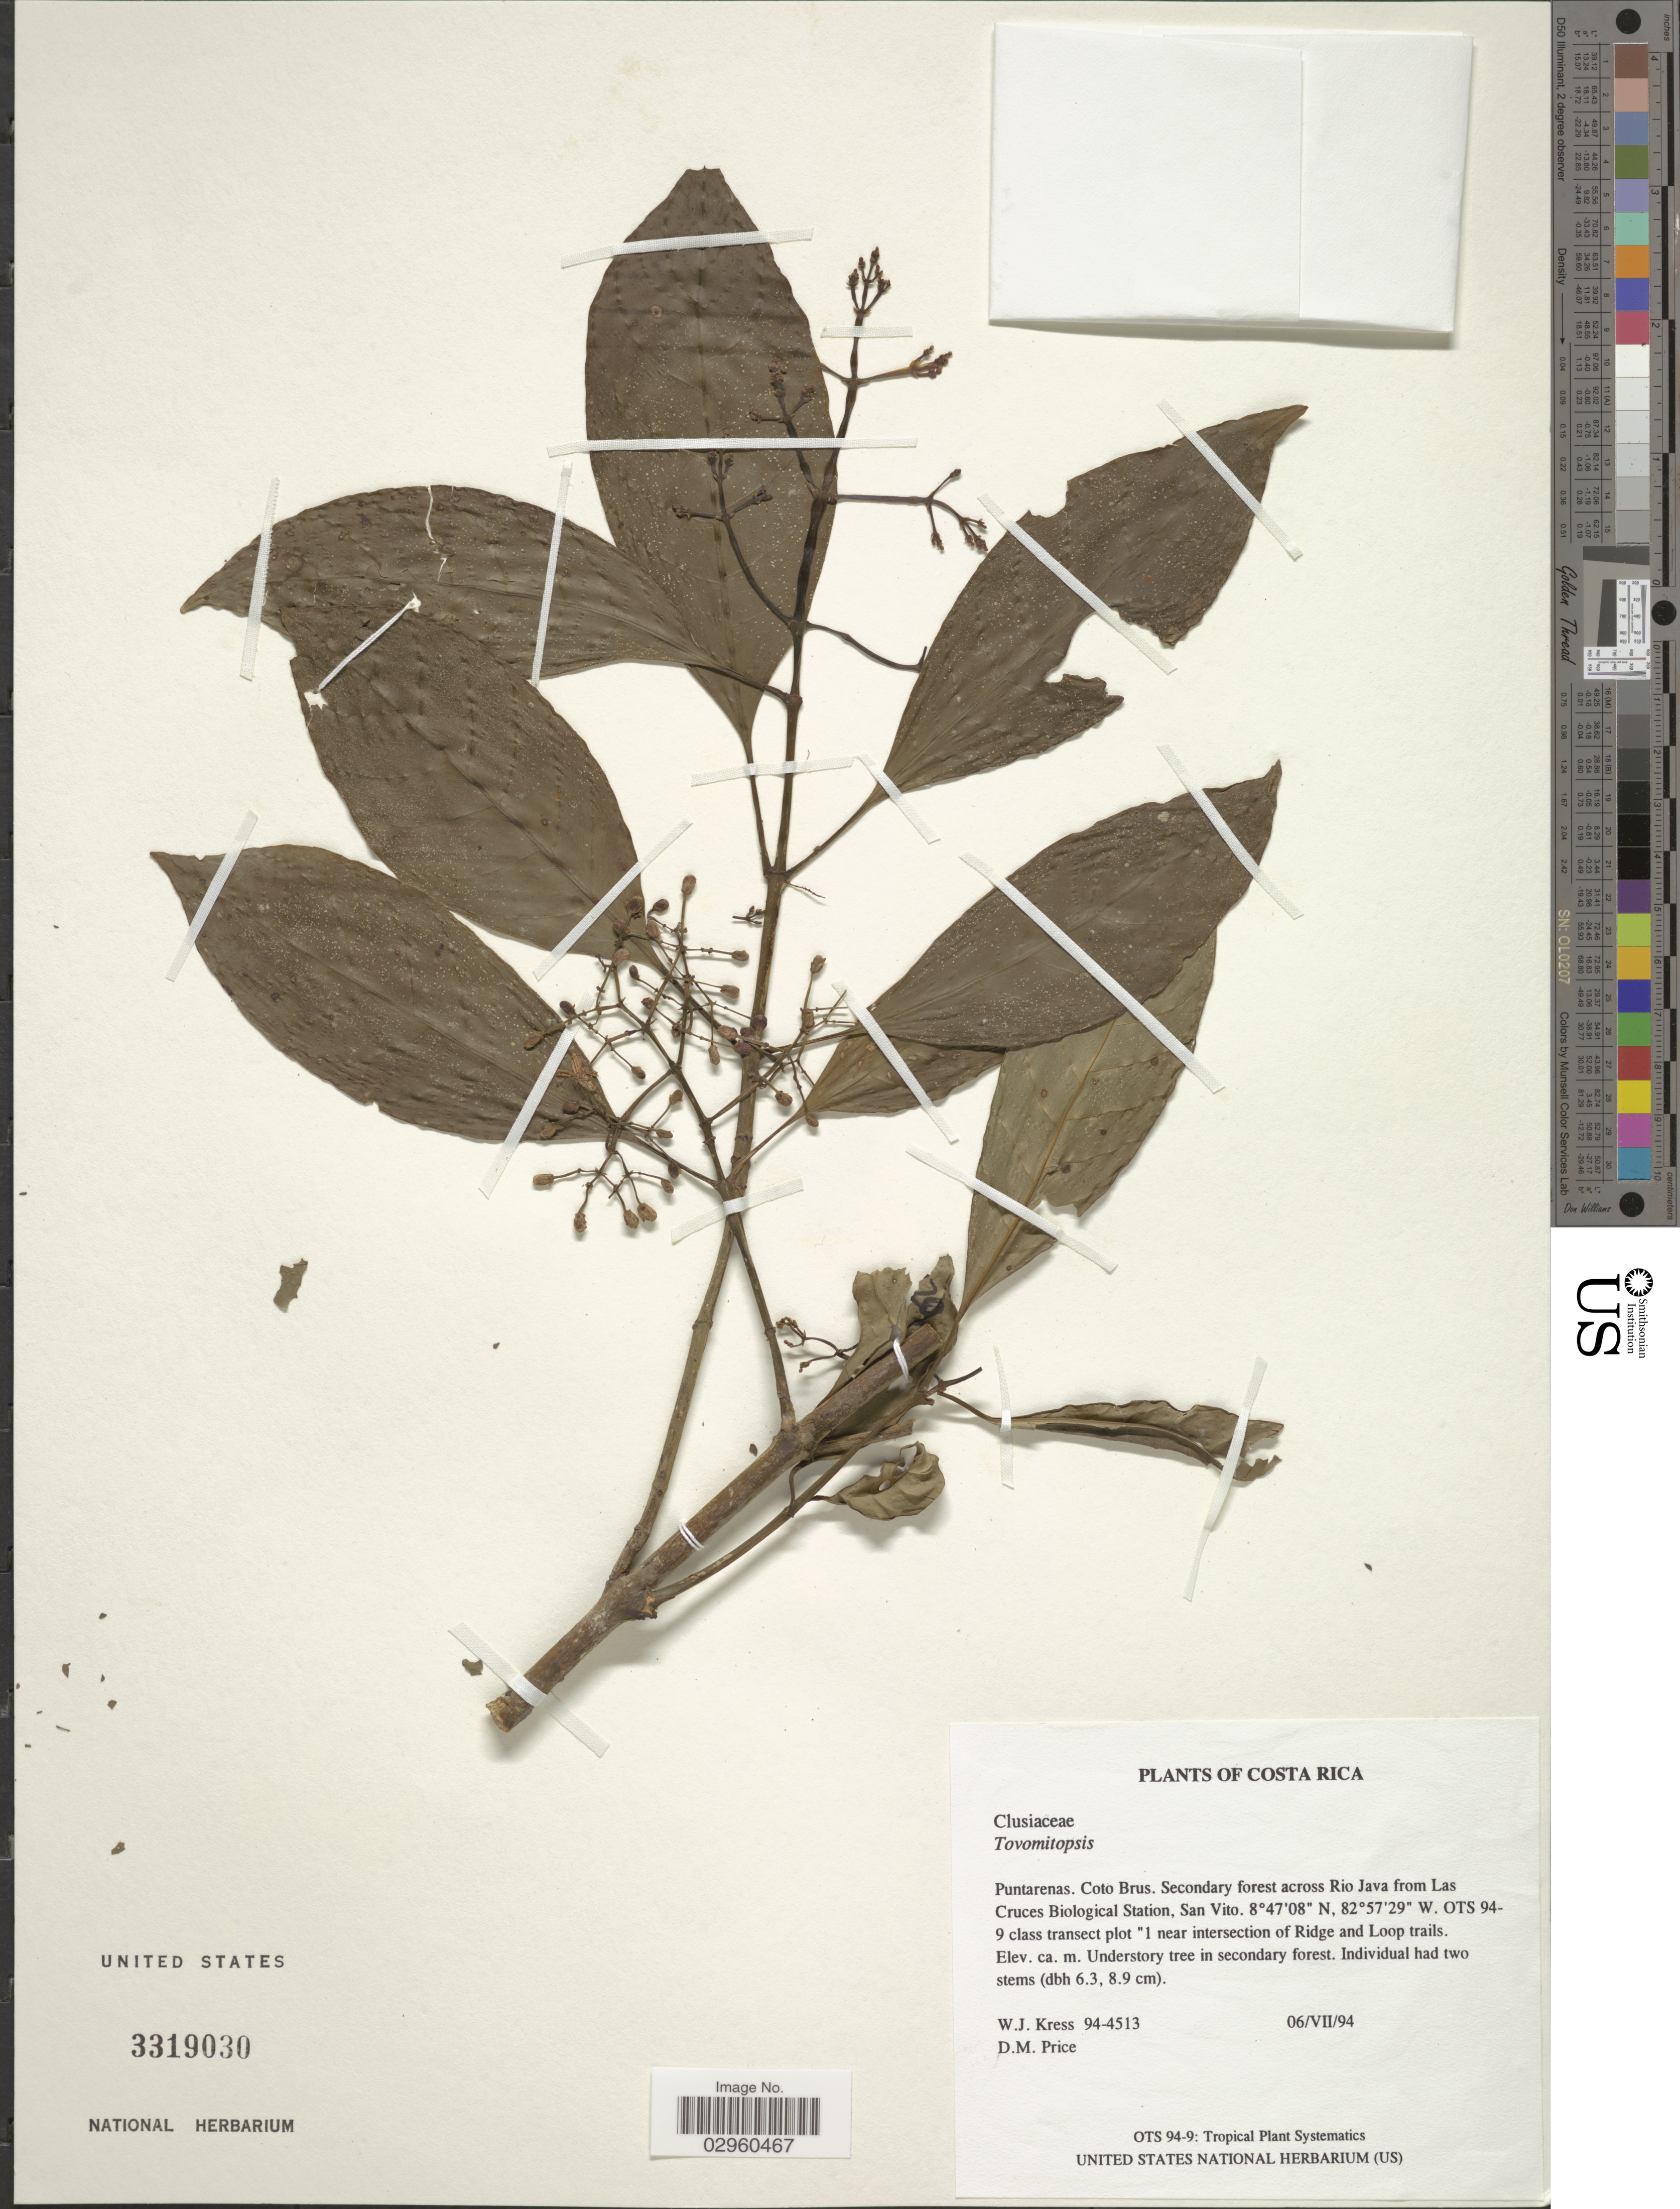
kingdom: Plantae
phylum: Tracheophyta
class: Magnoliopsida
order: Malpighiales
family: Clusiaceae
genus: Tovomitopsis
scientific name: Tovomitopsis sp.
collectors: W. J. Kress & D. M. Price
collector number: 94-4513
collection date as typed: Transcribed d/m/y: 6/7/94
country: Costa Rica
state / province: Puntarenas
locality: Coto Brus. Secondary forest across Rio Java from Las Cruces Biological Station, San Vito. OTS 94-9 class transect plot 1 near intersection of Ridge and Loop trails.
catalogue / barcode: US 3319030